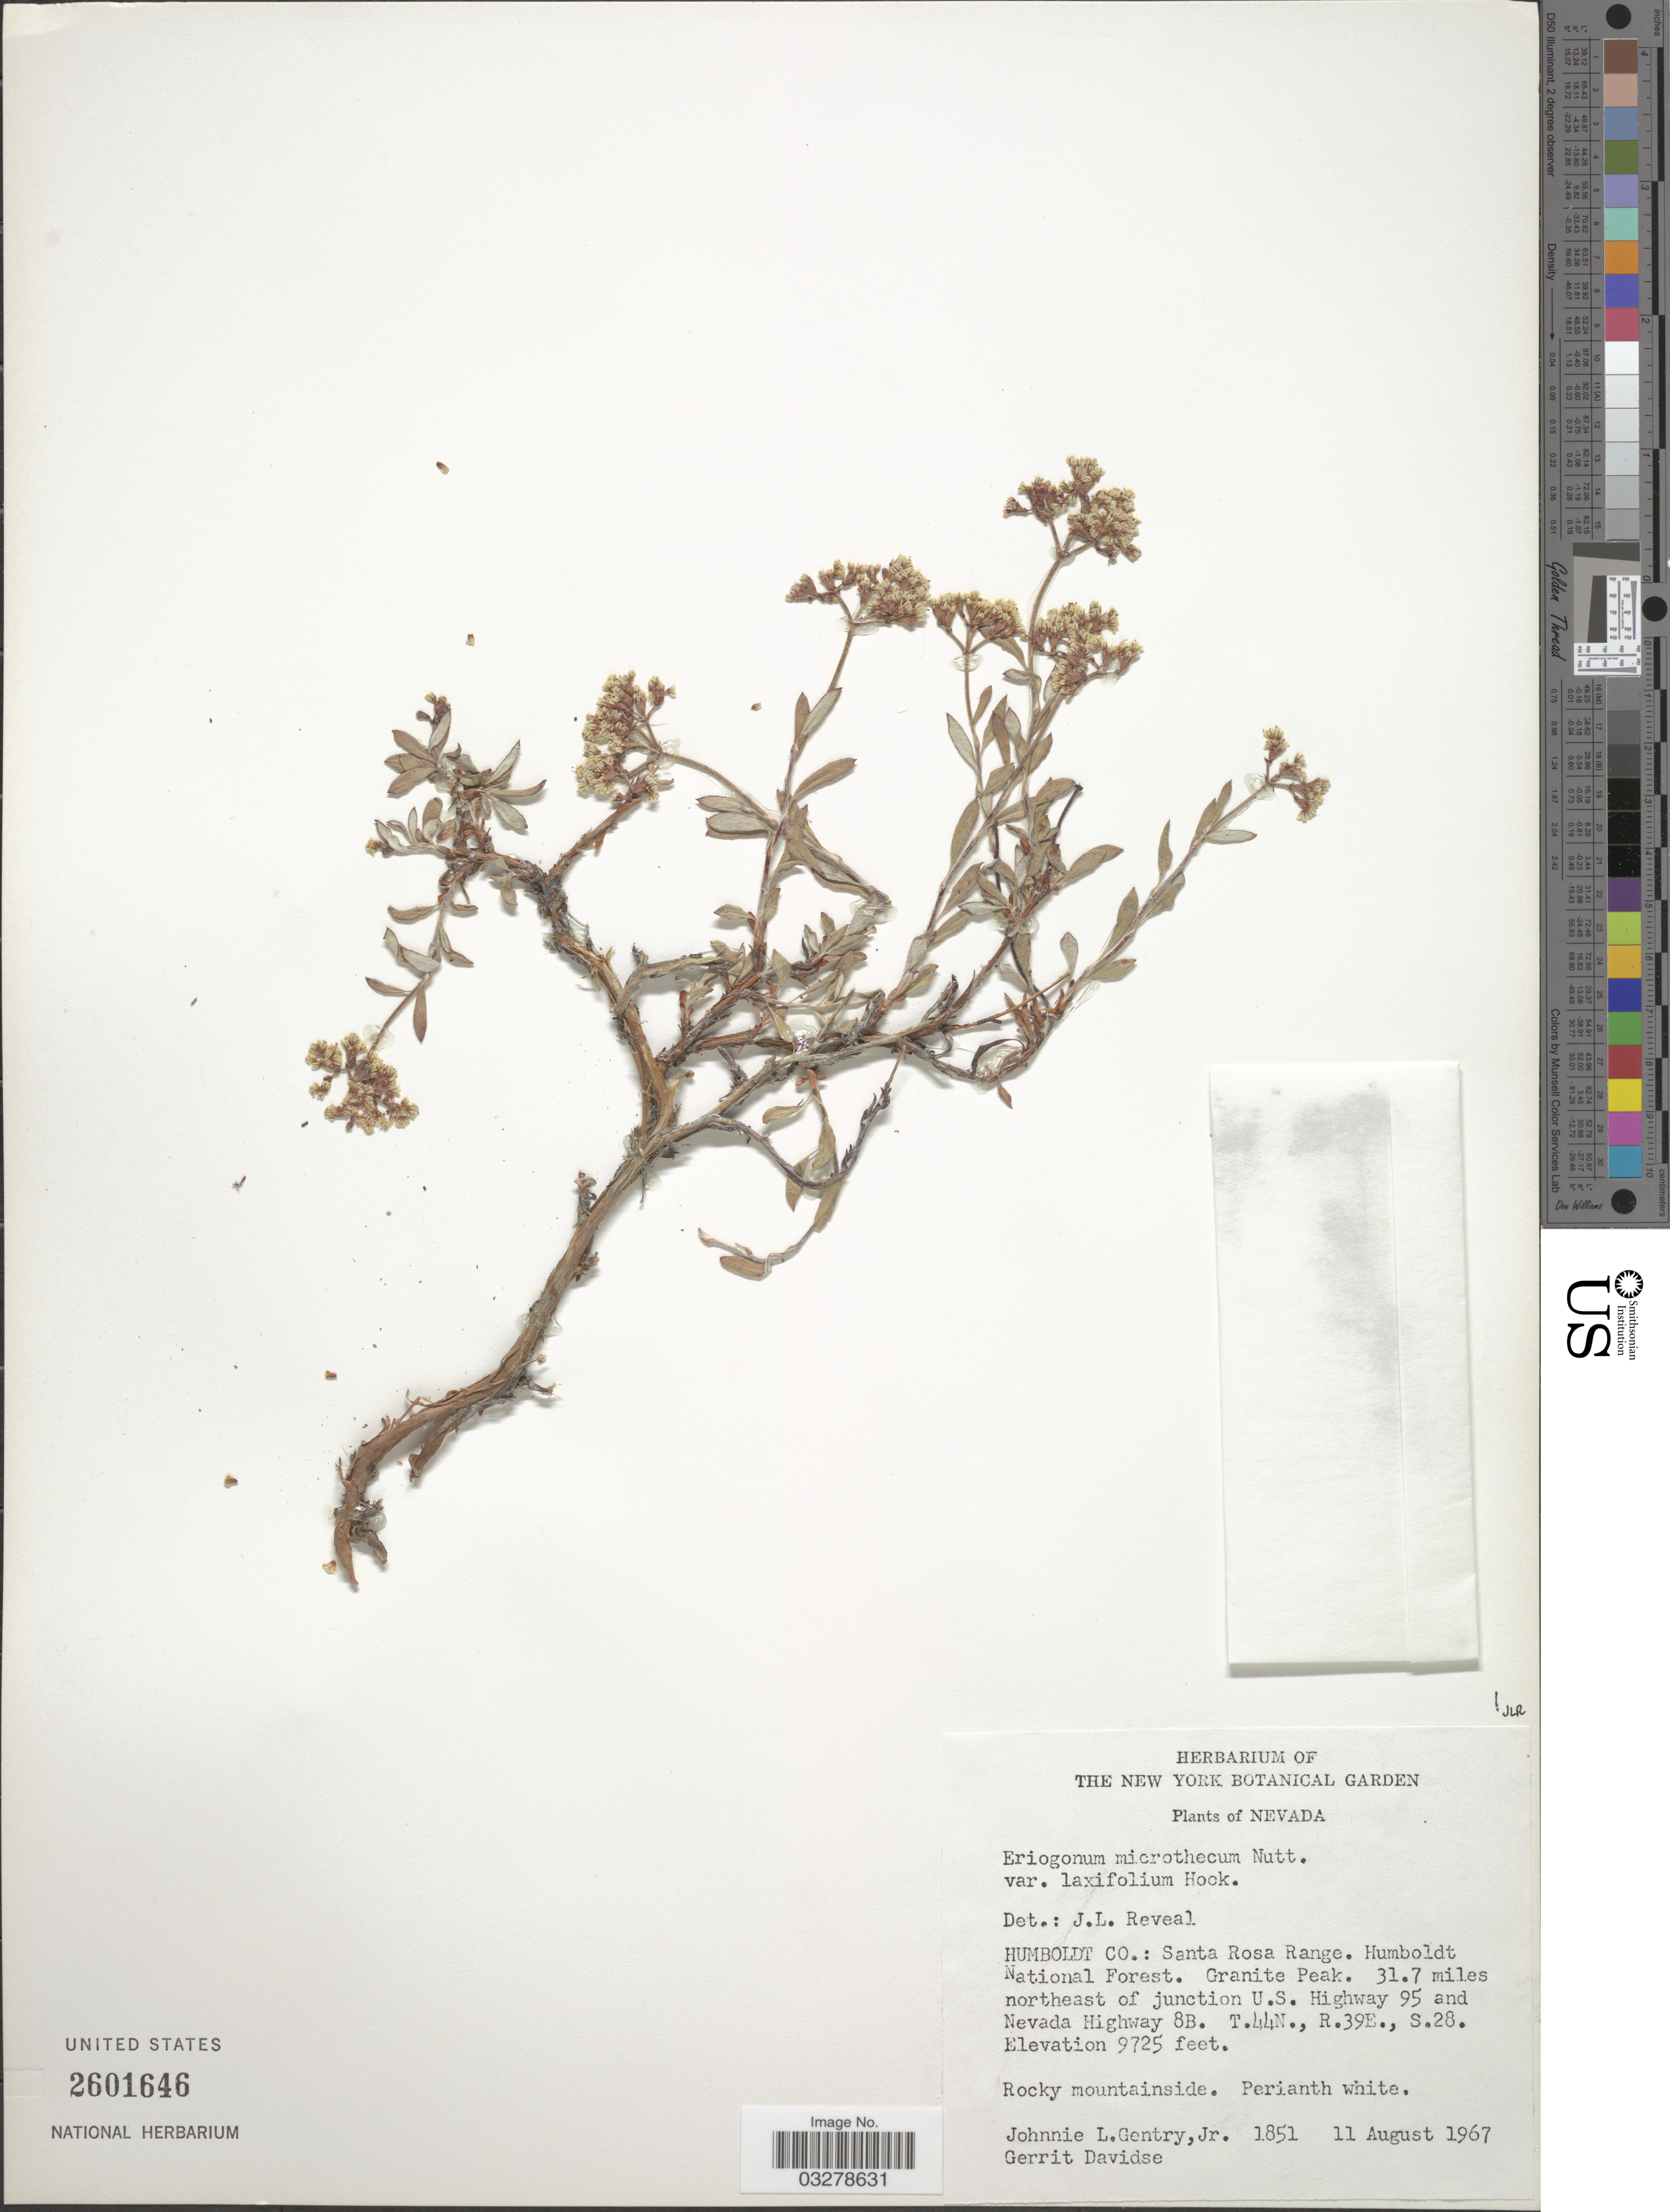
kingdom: Plantae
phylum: Tracheophyta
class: Magnoliopsida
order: Caryophyllales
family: Polygonaceae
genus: Eriogonum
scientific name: Eriogonum microtheca var. laxiflorum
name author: Hook.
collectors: J. L. Gentry & G. Davidse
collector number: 1851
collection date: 1967-08-11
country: United States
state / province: Nevada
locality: Humboldt Co.: Santa Rosa Range. Humboldt National Forest. Granite Peak. 31.7 miles northeast of junction U.S. Highway 95 and Nevada Highway 8B. T.44N., R.39E., S.28.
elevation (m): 2964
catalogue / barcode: US 2601646